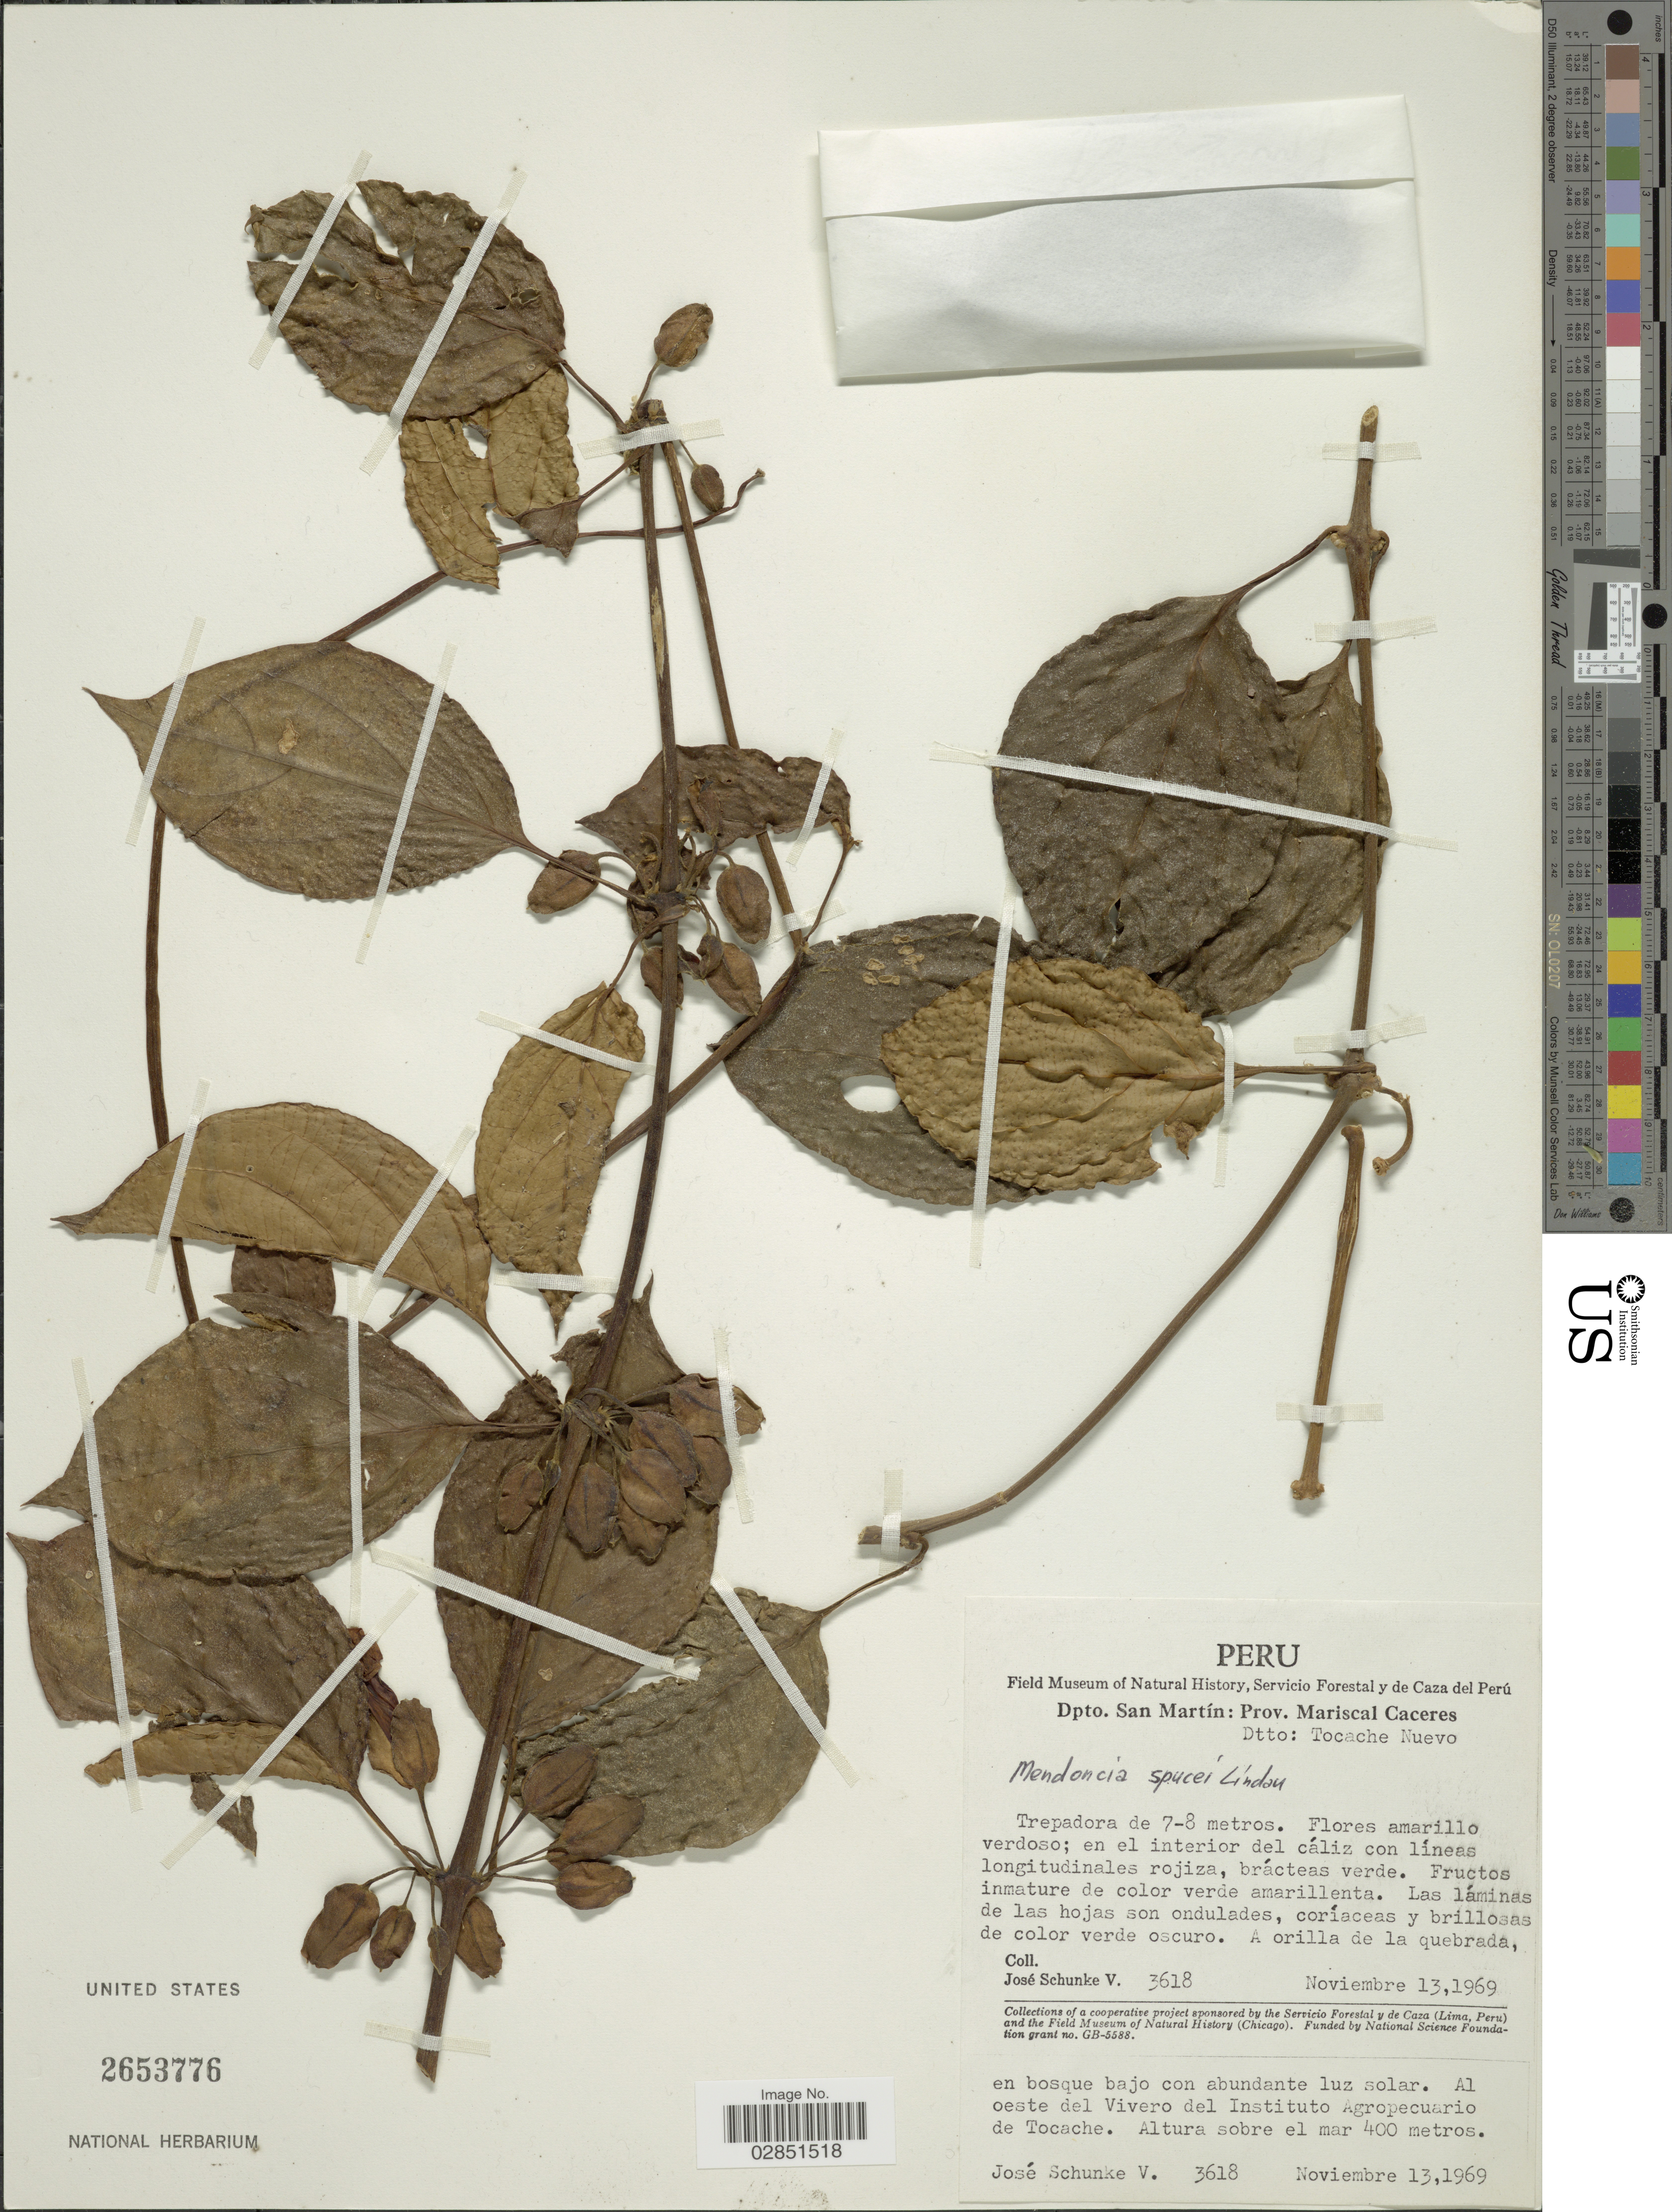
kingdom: Plantae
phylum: Tracheophyta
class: Magnoliopsida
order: Lamiales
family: Acanthaceae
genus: Mendoncia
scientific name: Mendoncia sprucei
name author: Lindau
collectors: J. Schunke Vigo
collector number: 3618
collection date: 1969-11-13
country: Peru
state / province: San Martín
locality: Dpto. San Martín: Prov. Mariscal Caceres. Dtto: Tocache Nuevo. Al oeste del Vivero del Instituto Agropecuario de Tocache.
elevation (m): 400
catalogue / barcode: US 2653776